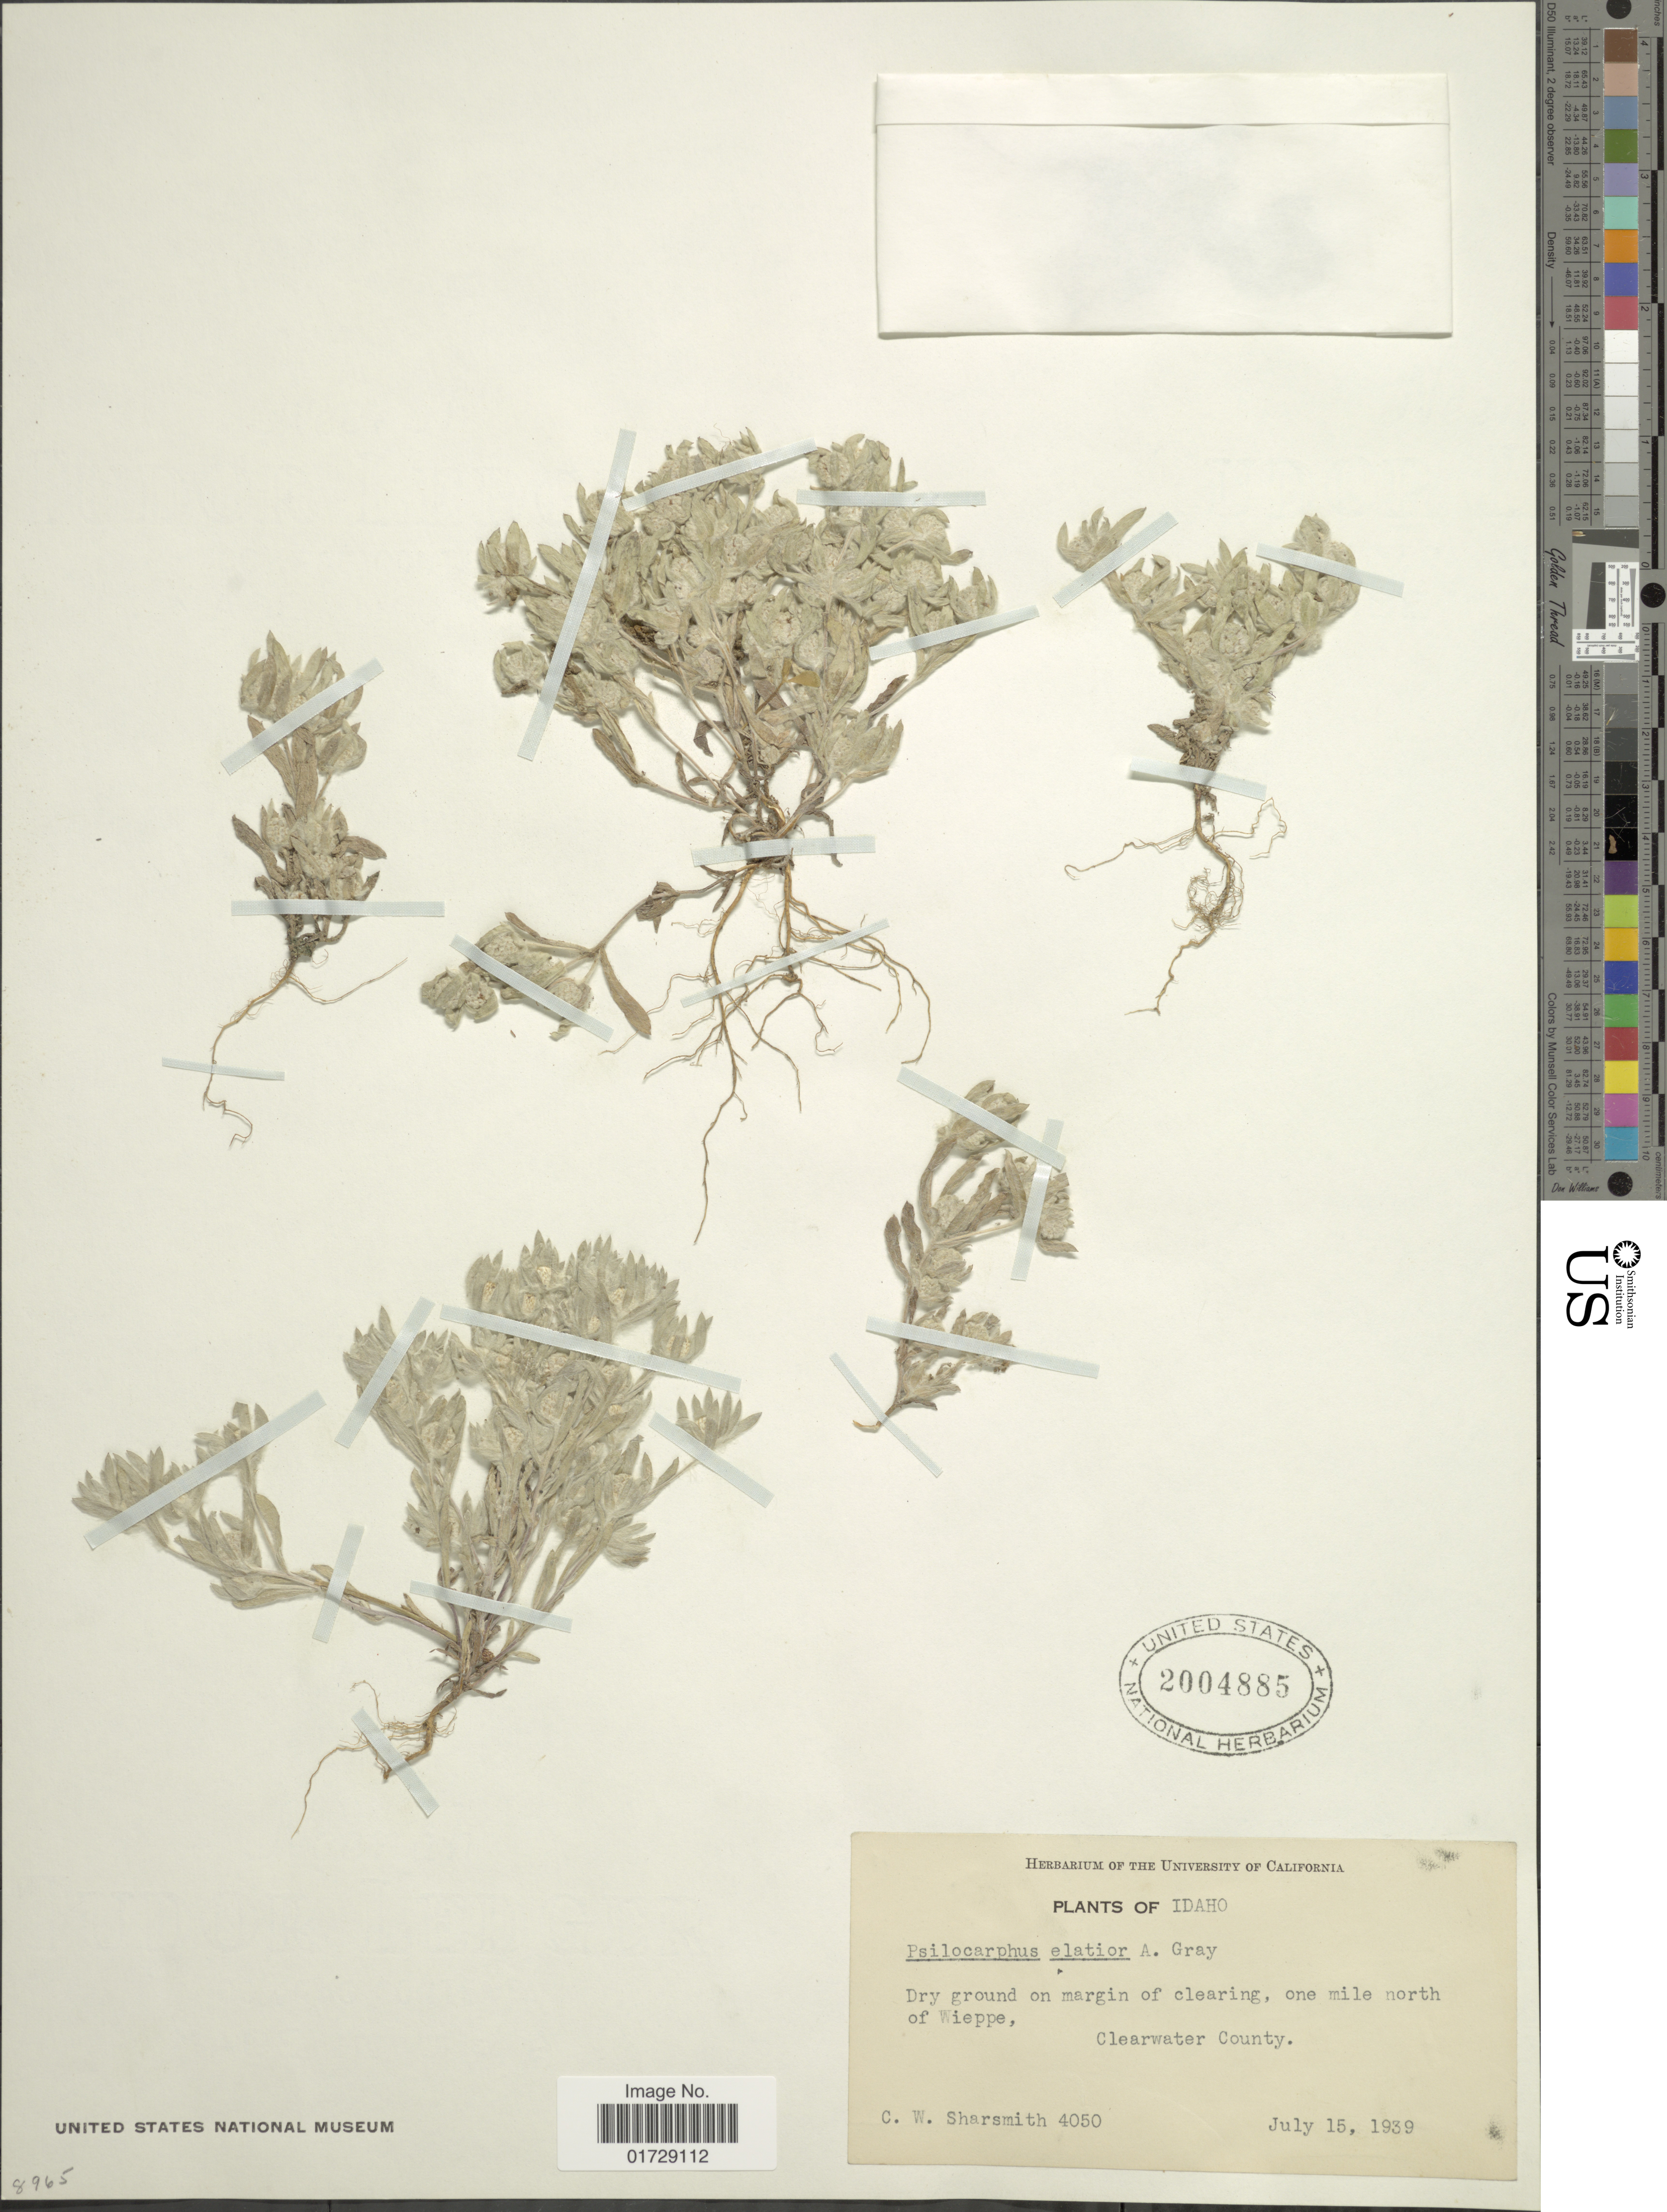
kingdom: Plantae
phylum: Tracheophyta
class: Magnoliopsida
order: Asterales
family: Asteraceae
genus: Psilocarphus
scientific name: Psilocarphus elatior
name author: (A. Gray) A. Gray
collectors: C. Sharsmith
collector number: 4050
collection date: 1939-07-15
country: United States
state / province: Idaho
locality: One mile north of Wieppe, Clearwater County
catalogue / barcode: US 2004885